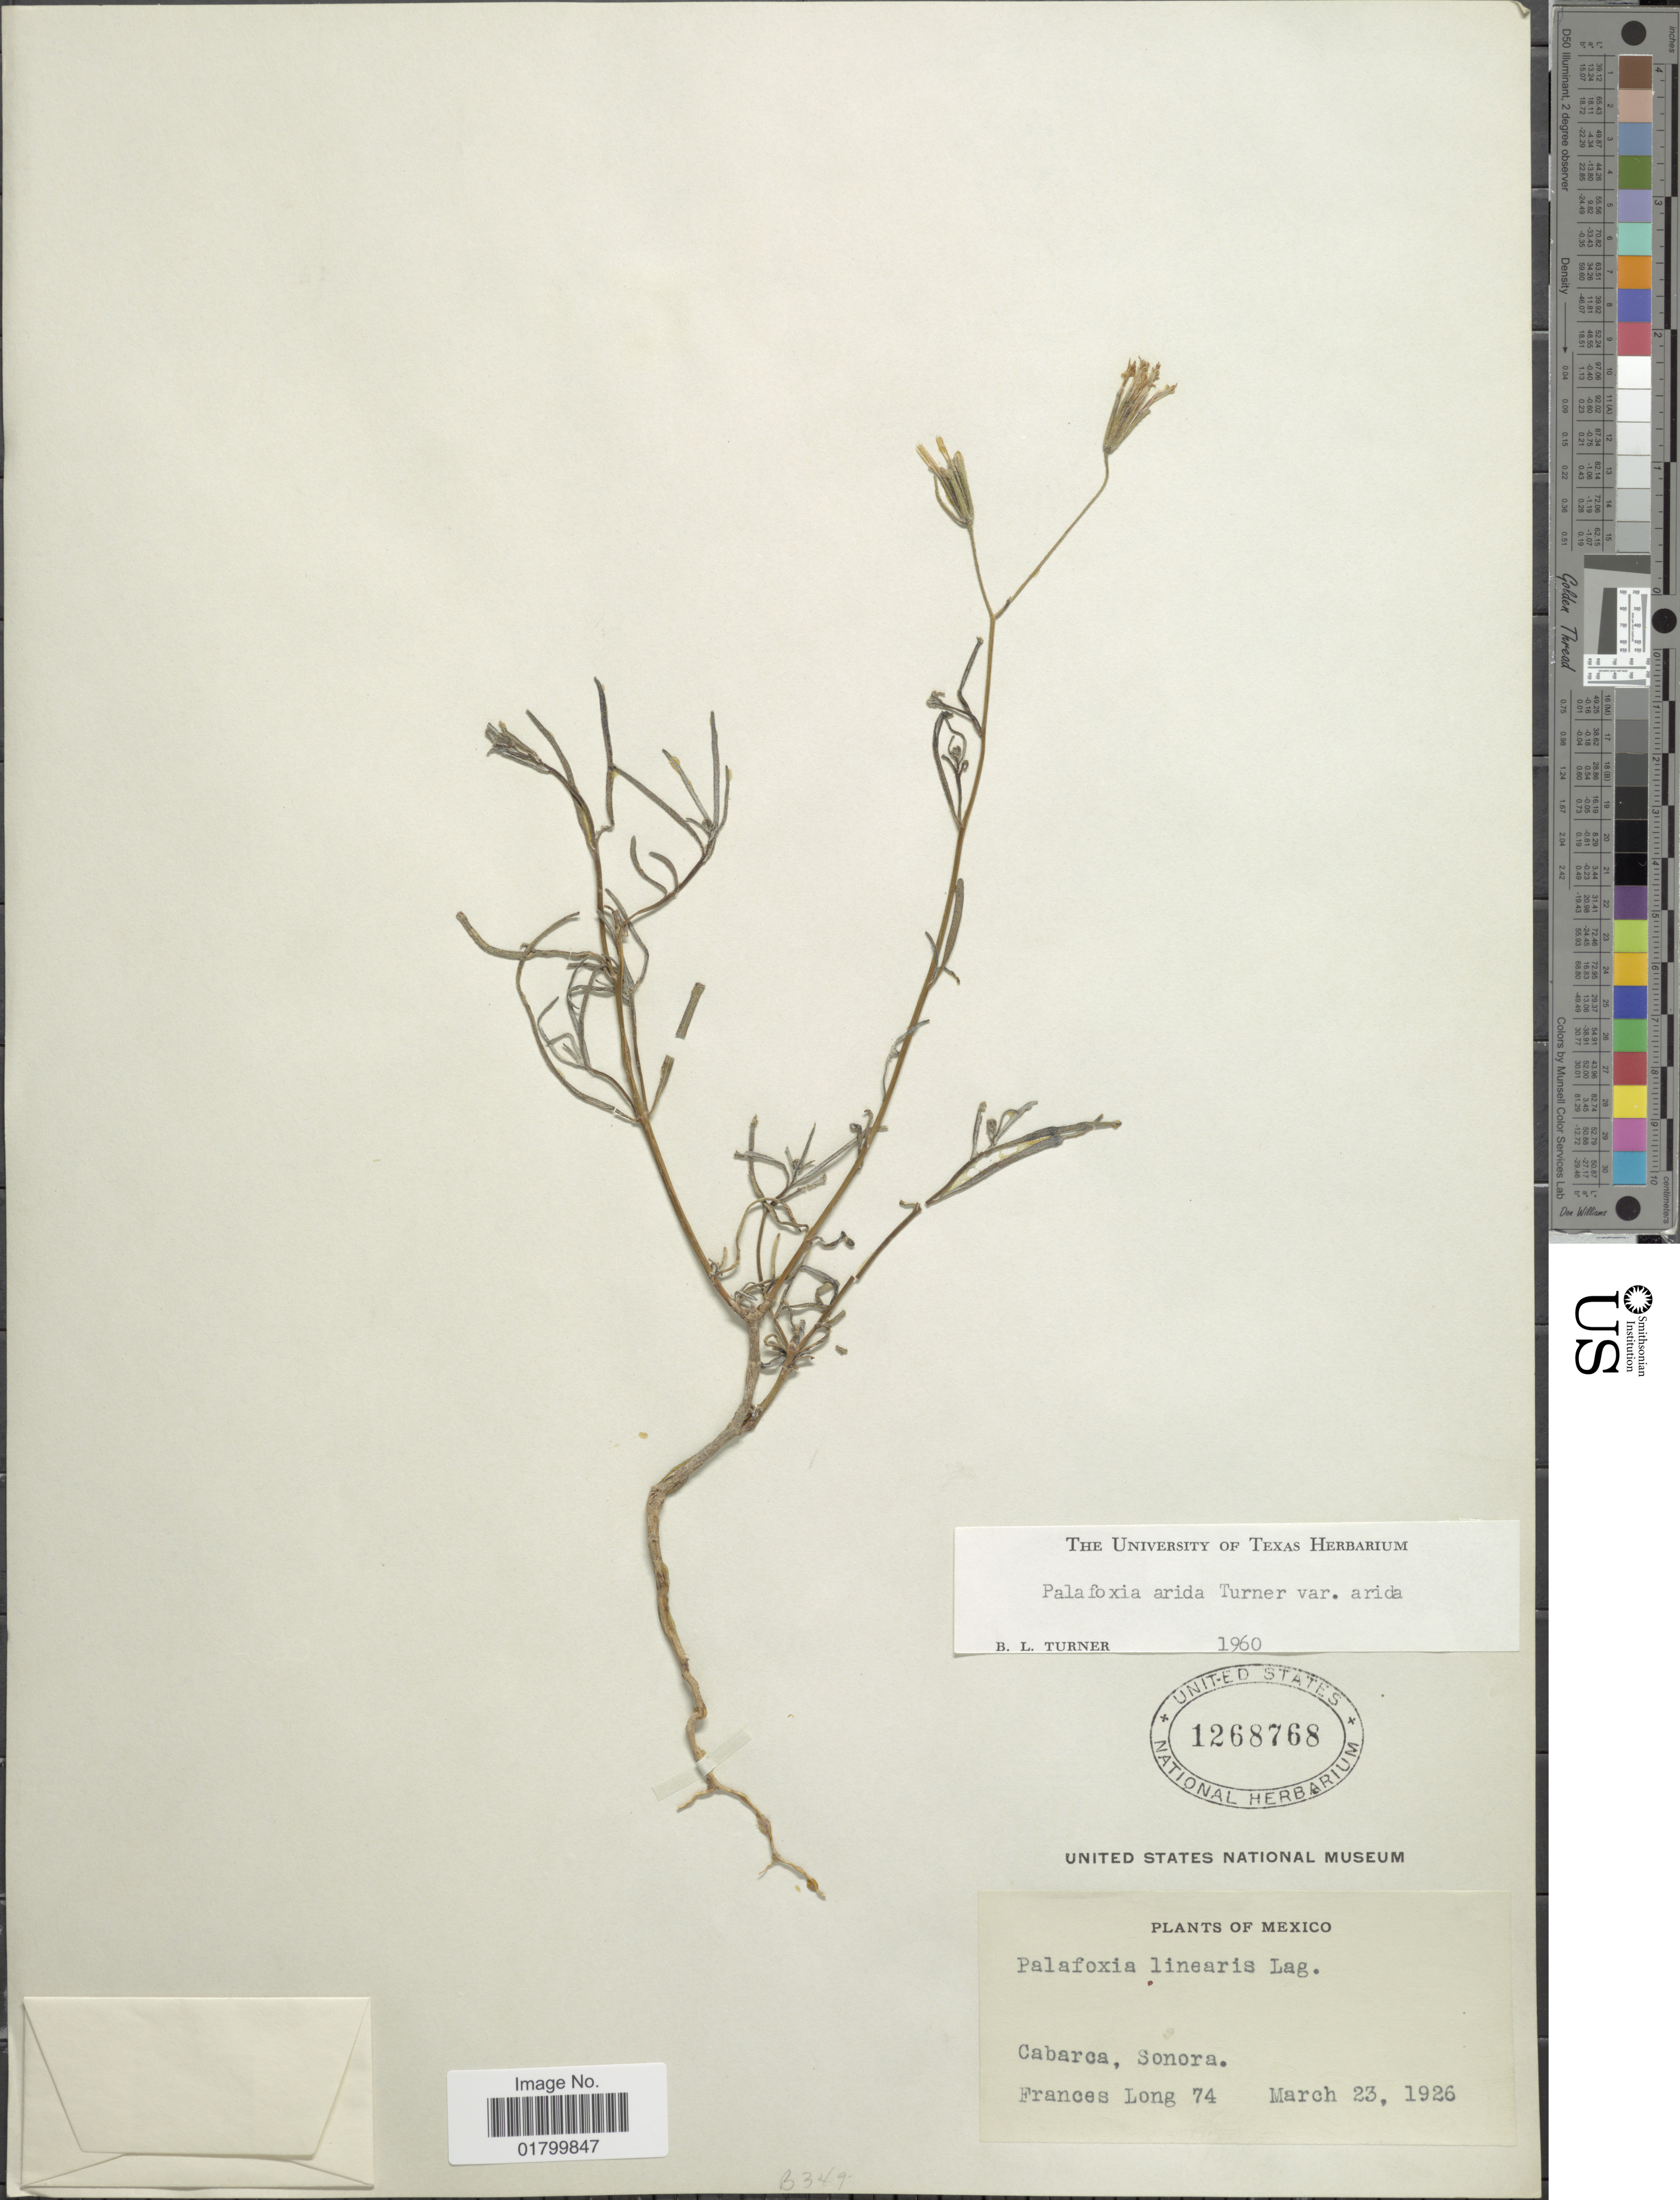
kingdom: Plantae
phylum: Tracheophyta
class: Magnoliopsida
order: Asterales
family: Asteraceae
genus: Palafoxia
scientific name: Palafoxia arida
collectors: F. Long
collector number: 74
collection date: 1926-03-23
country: Mexico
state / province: Sonora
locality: Cabarca, Sonora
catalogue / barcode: US 1268768